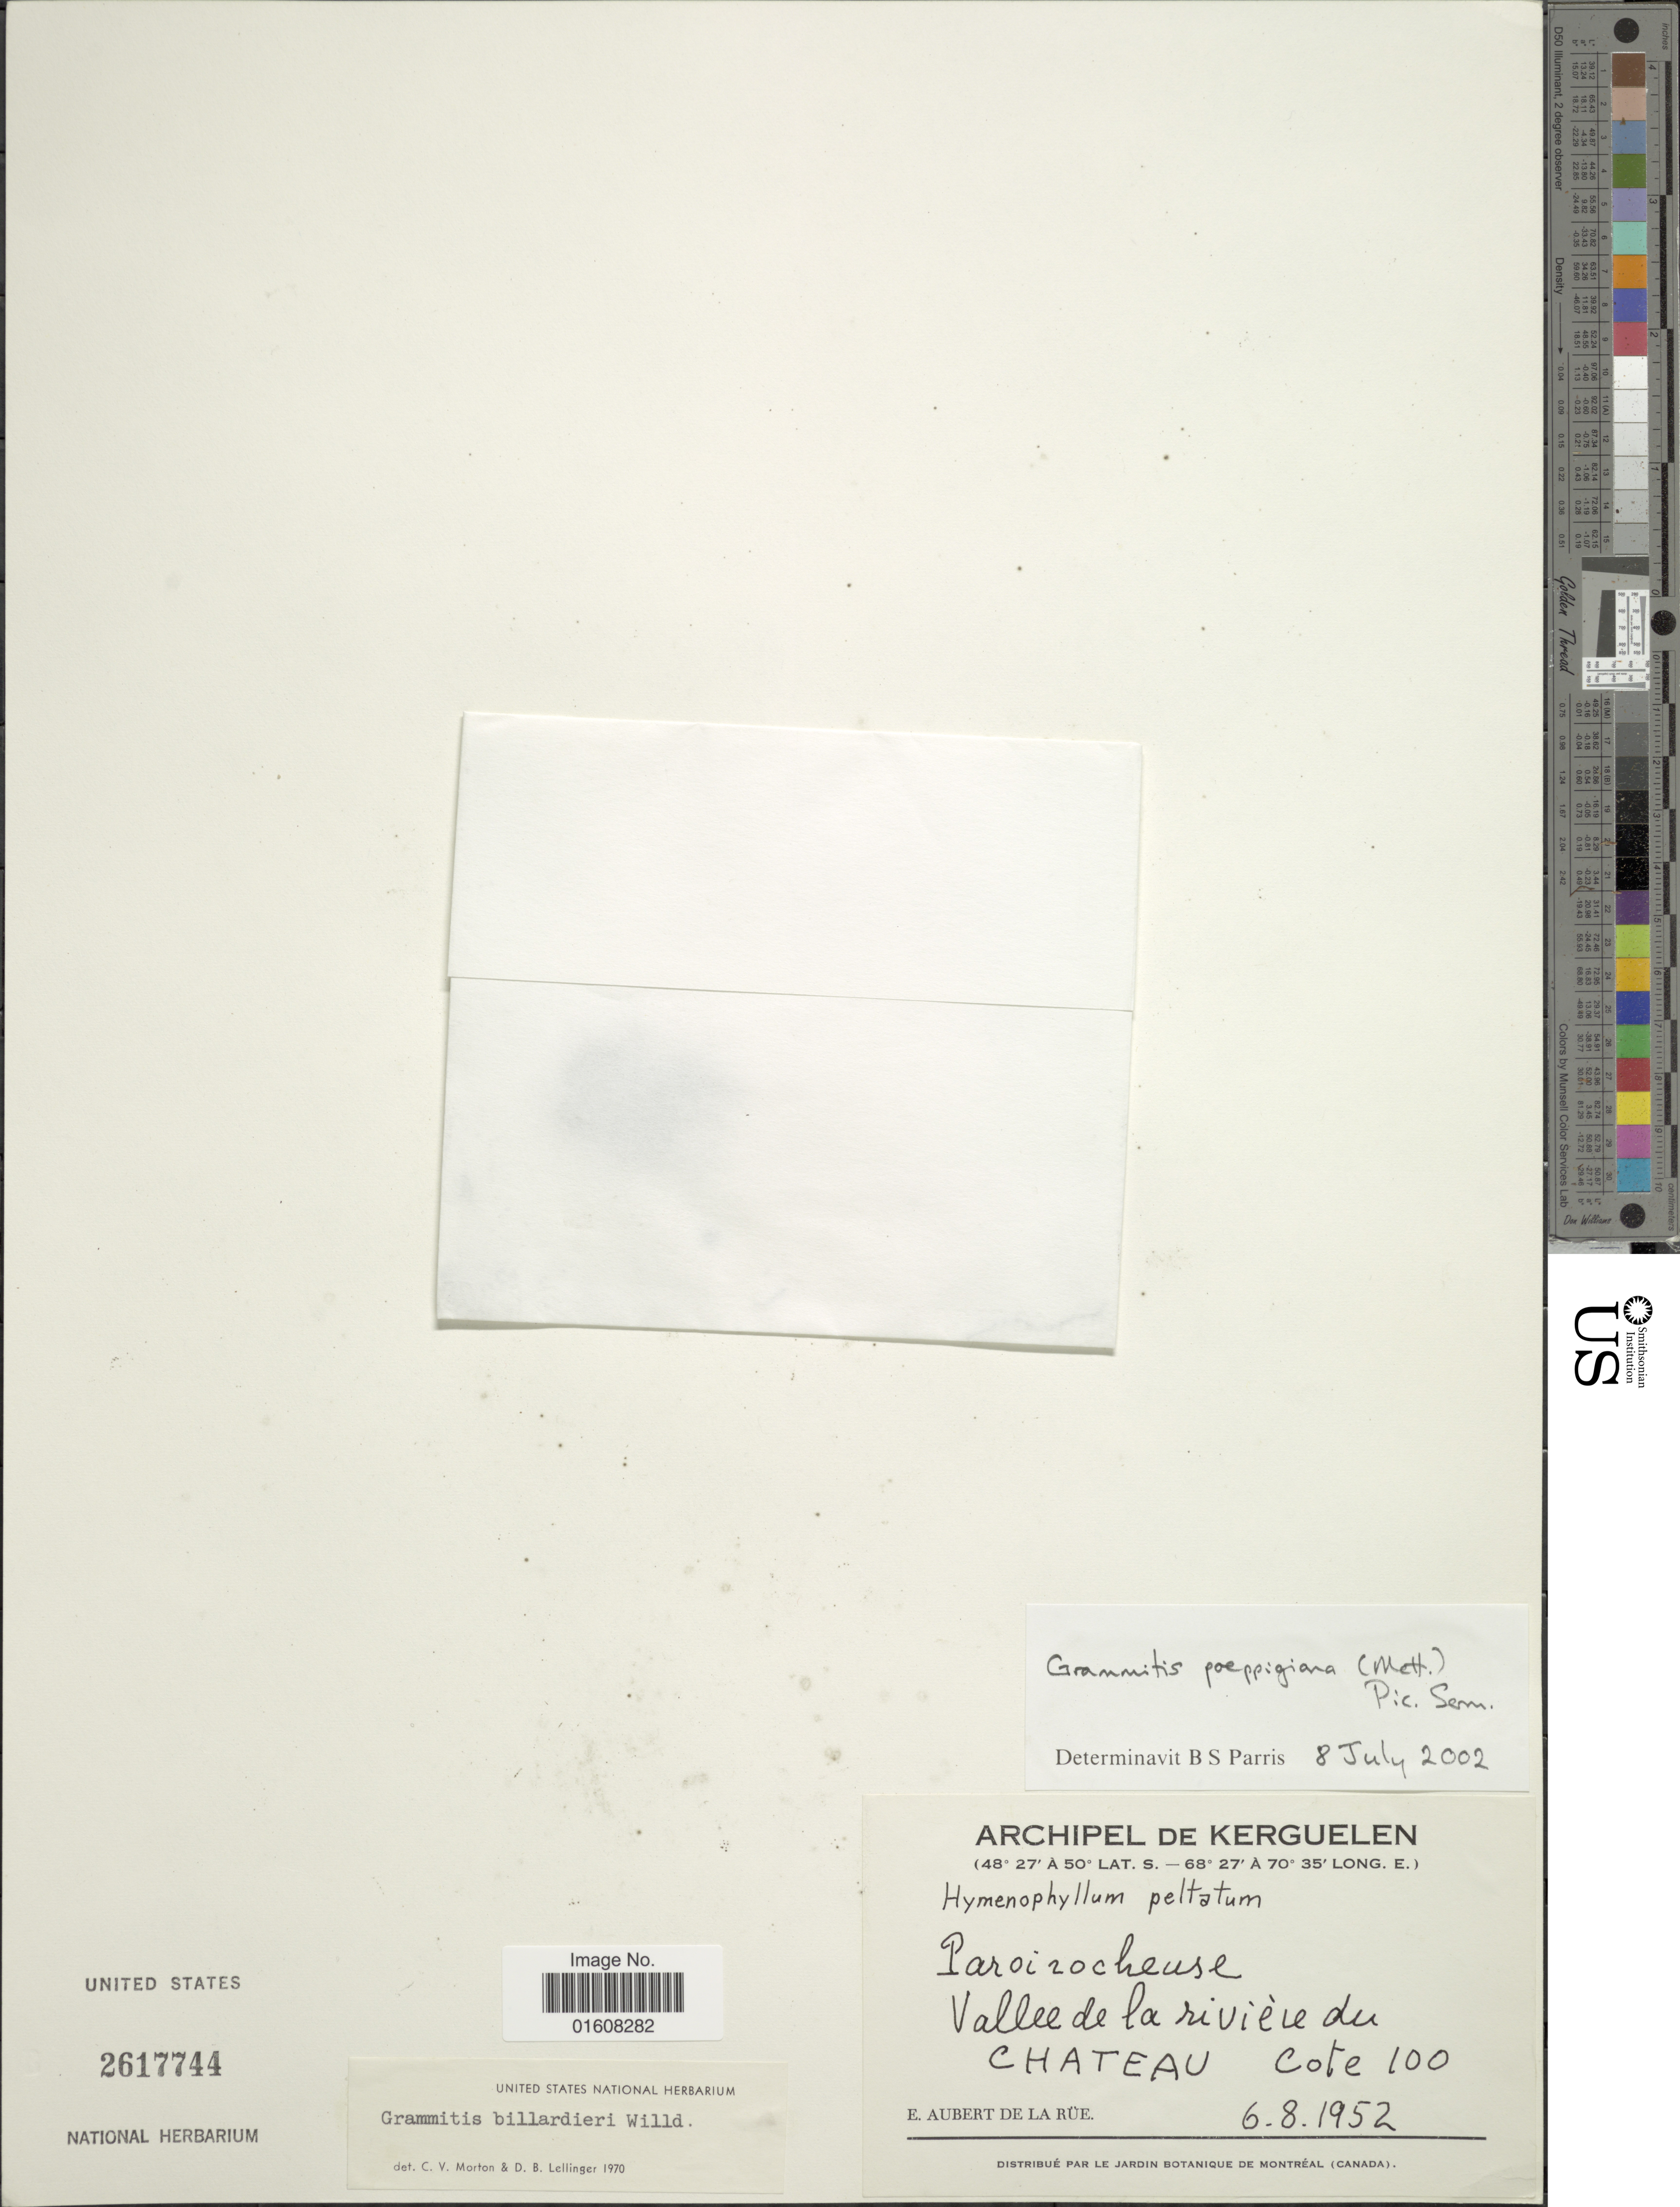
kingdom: Plantae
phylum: Tracheophyta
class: Polypodiopsida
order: Polypodiales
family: Polypodiaceae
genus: Grammitis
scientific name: Grammitis poeppigiana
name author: (Mett.) Pic. Serm.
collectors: E. Aubert de La Rüe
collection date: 1952-08-06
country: French Southern Territories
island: Kerguelen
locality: Archipel de Kerguelen. Vallee de la rivière du Chateau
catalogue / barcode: US 2617744